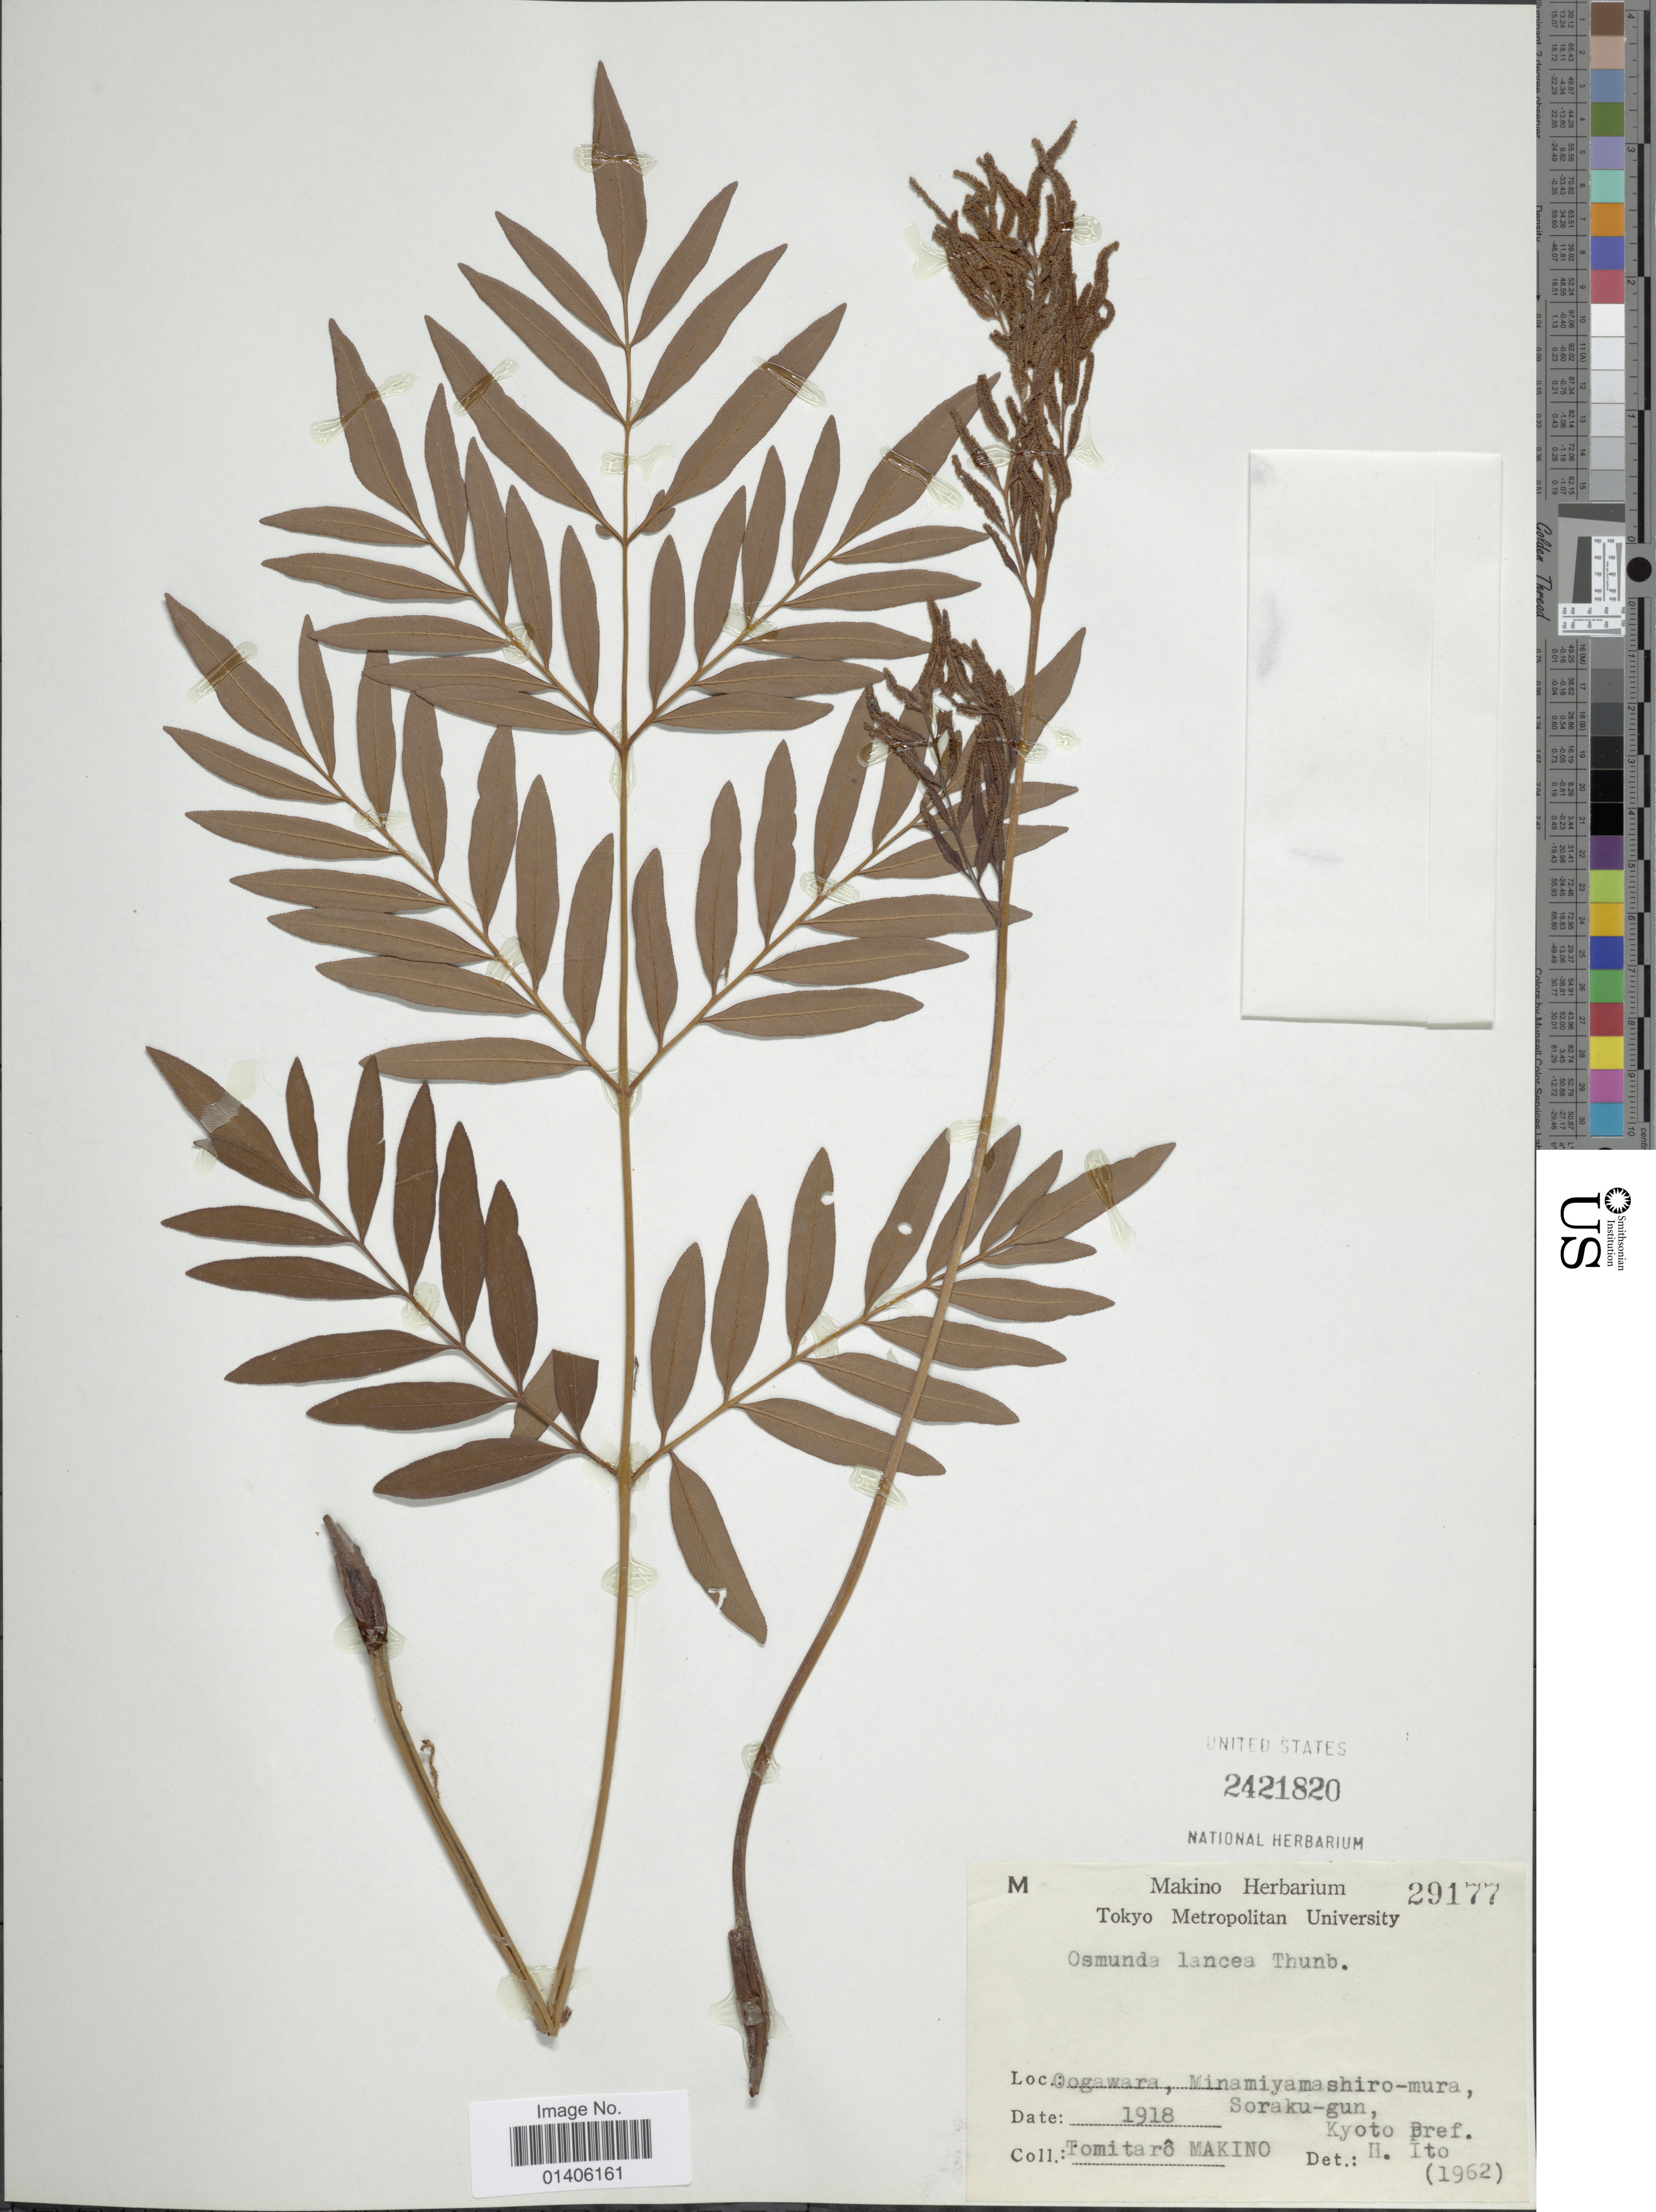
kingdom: Plantae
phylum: Tracheophyta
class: Polypodiopsida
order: Osmundales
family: Osmundaceae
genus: Osmunda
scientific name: Osmunda lancea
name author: Thunb.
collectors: T. Makino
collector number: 29177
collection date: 1918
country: Japan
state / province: Kyoto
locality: Oogawara, Minamiyamashiro-mura, Soraku-gun, Kyoto Pref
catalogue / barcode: US 2421820